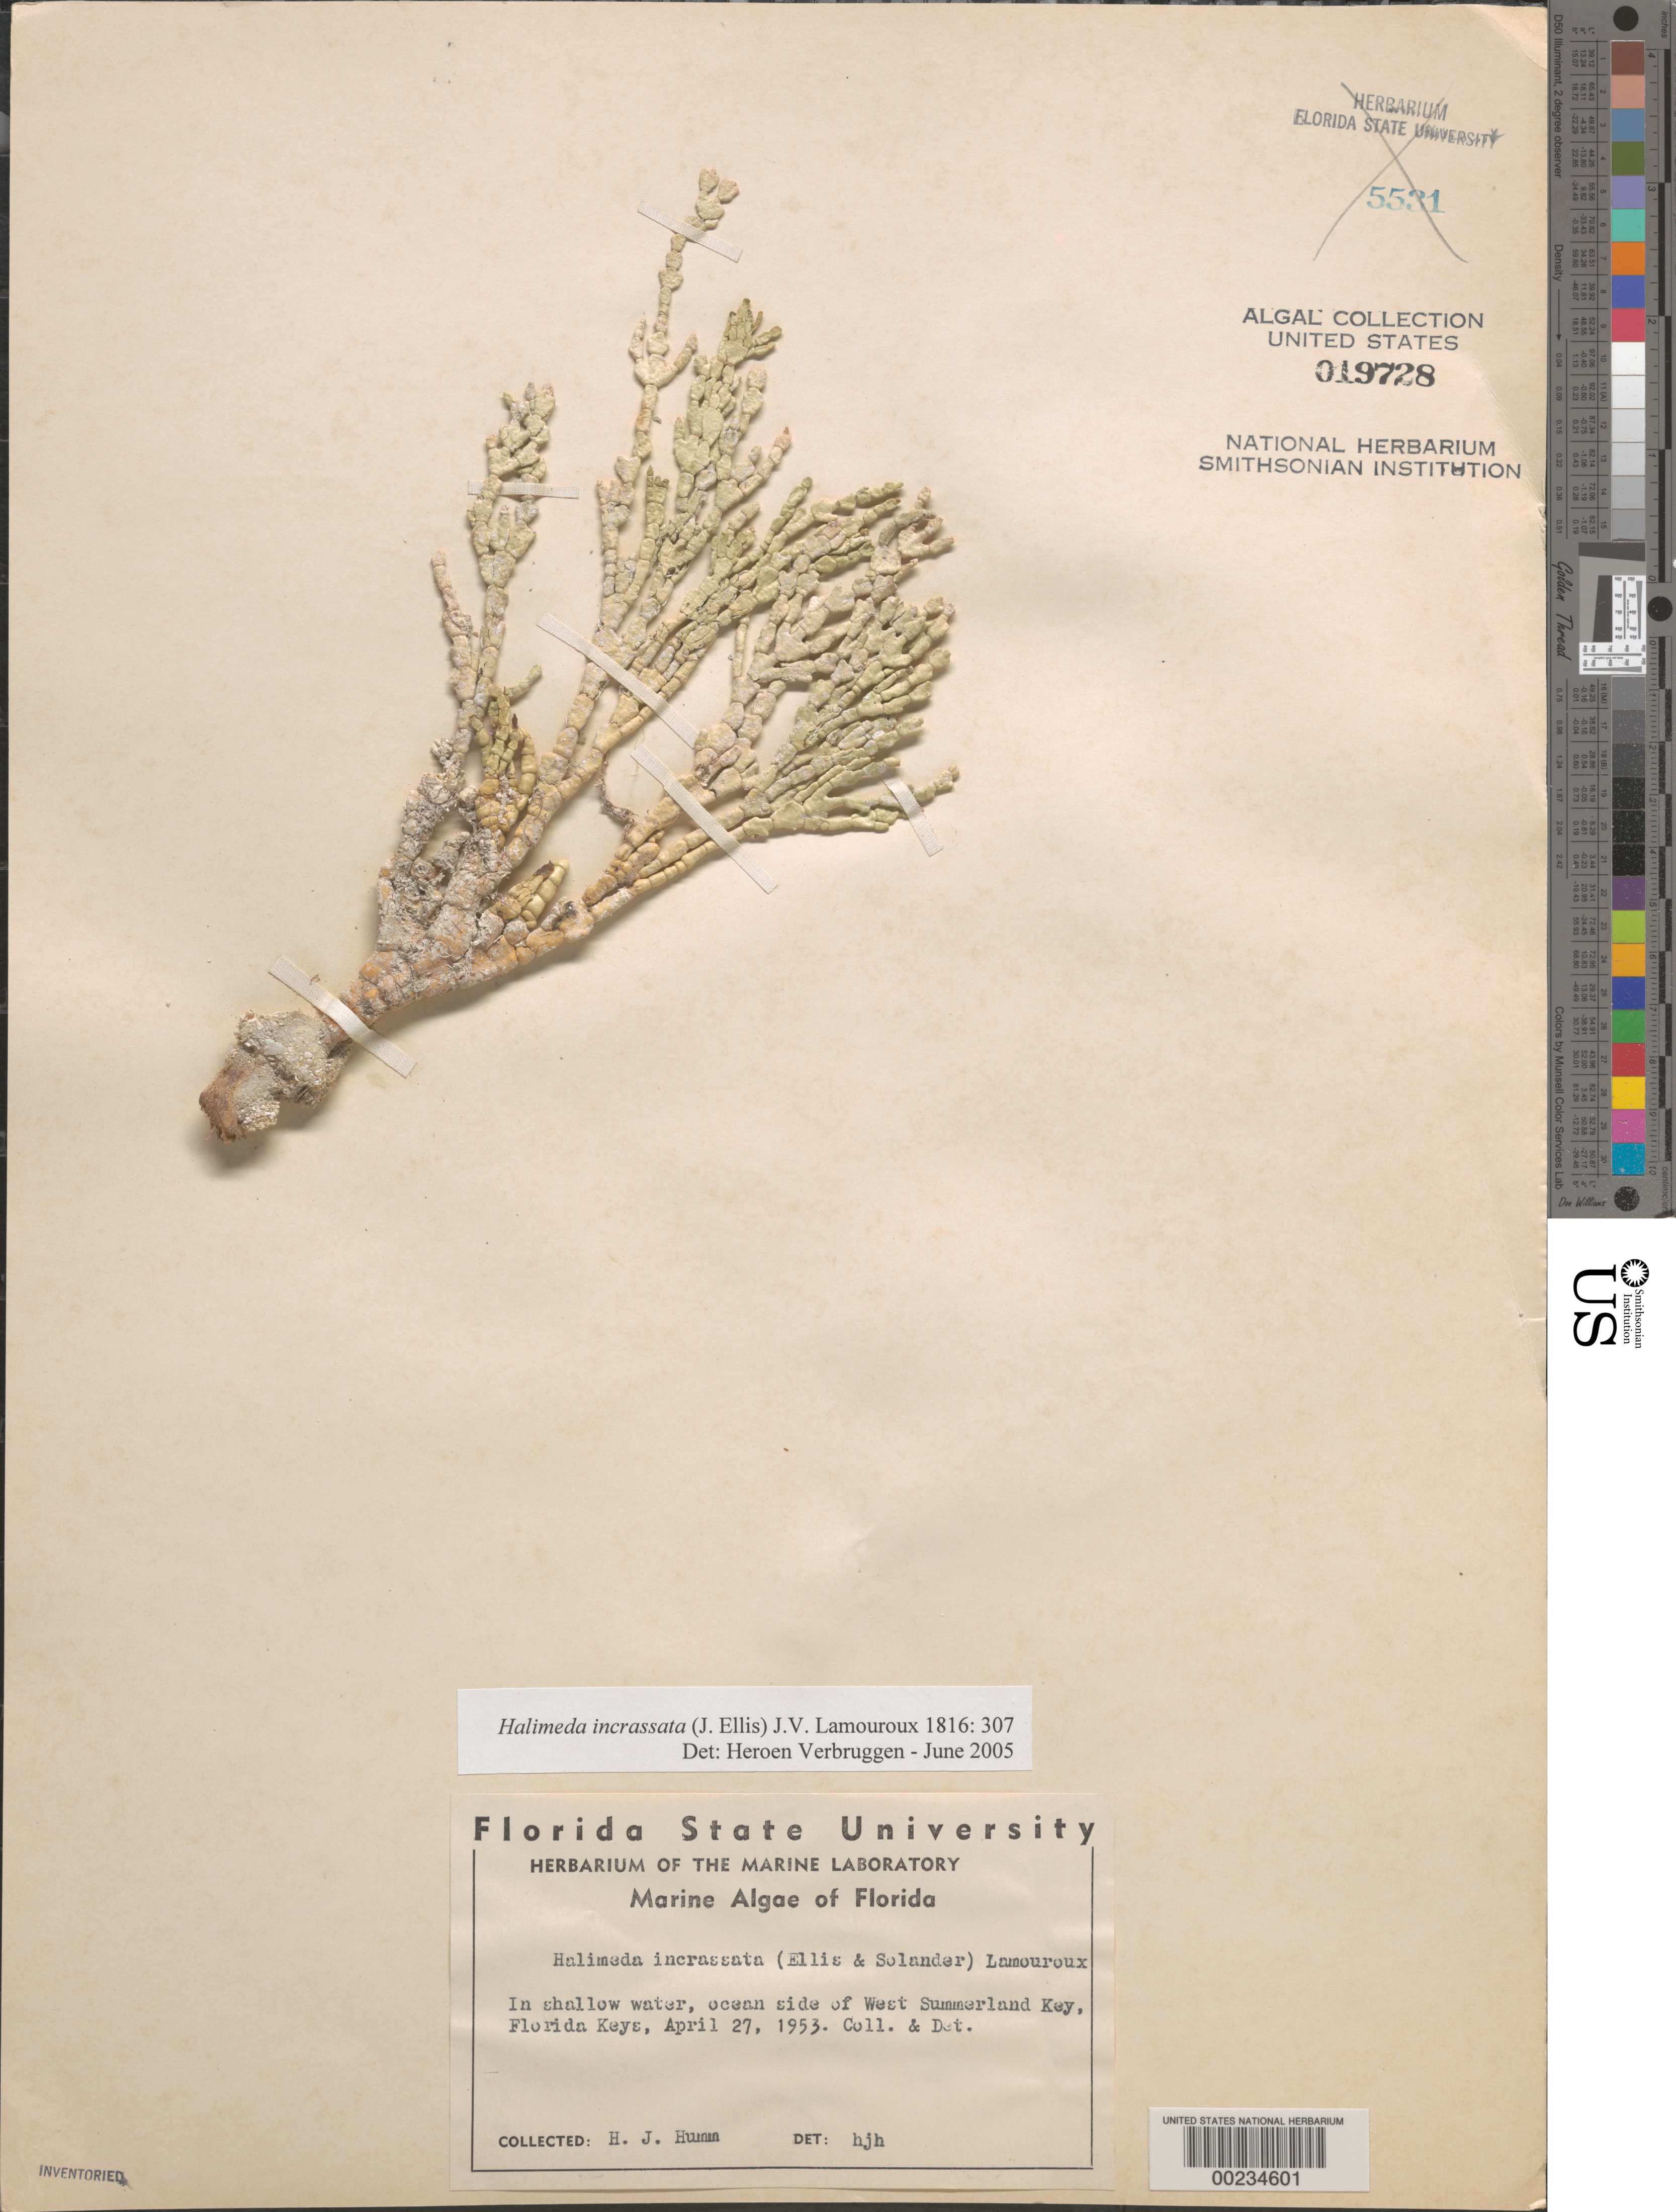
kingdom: Plantae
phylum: Chlorophyta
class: Ulvophyceae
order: Bryopsidales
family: Halimedaceae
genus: Halimeda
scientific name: Halimeda incrassata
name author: (J. Ellis) J.V.Lamouroux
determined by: Humm, Harold J.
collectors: H. J. Humm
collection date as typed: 27 Apr 1953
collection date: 1953-04-27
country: United States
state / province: Florida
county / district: Monroe County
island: West Summerland Key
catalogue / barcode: US 19728